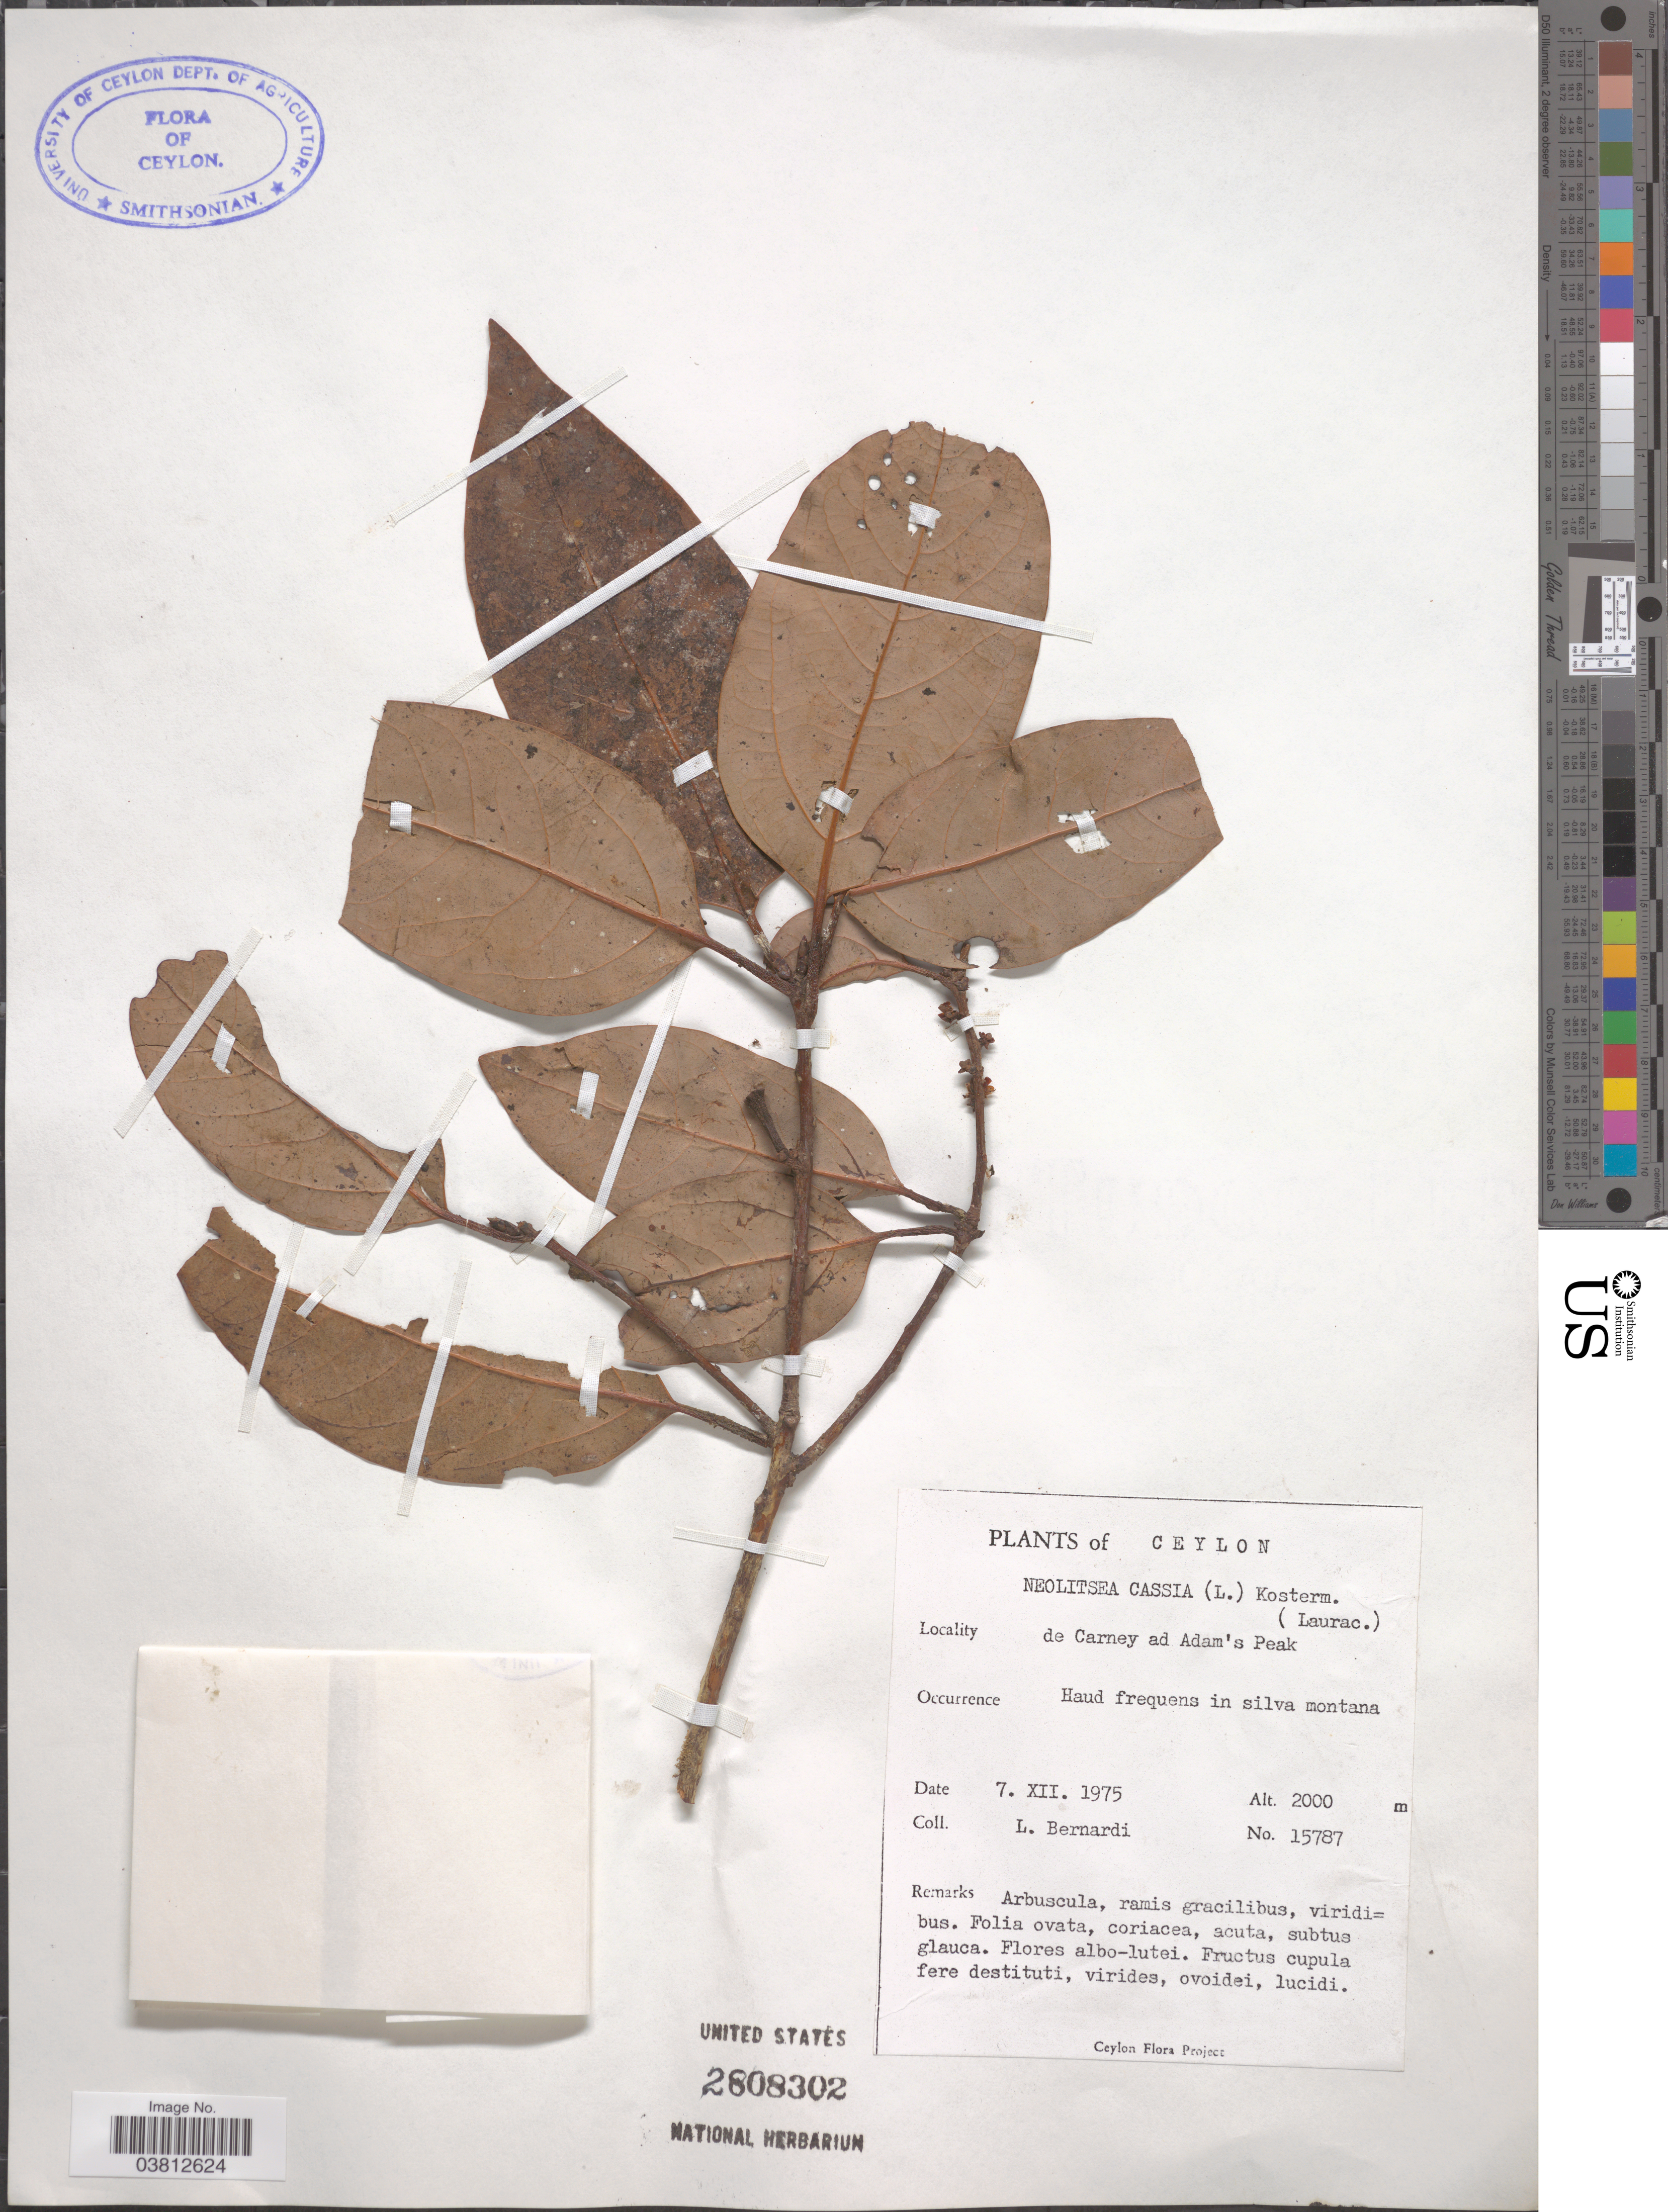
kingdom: Plantae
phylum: Tracheophyta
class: Magnoliopsida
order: Laurales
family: Lauraceae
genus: Neolitsea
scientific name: Neolitsea cassia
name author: (L.) Kosterm.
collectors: L. Bernardi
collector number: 15787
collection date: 1975-12-07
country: Sri Lanka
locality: Ceylon. de Carney ad Adam's Peak. Haud frequens in silva montana.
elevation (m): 2000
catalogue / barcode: US 2808302